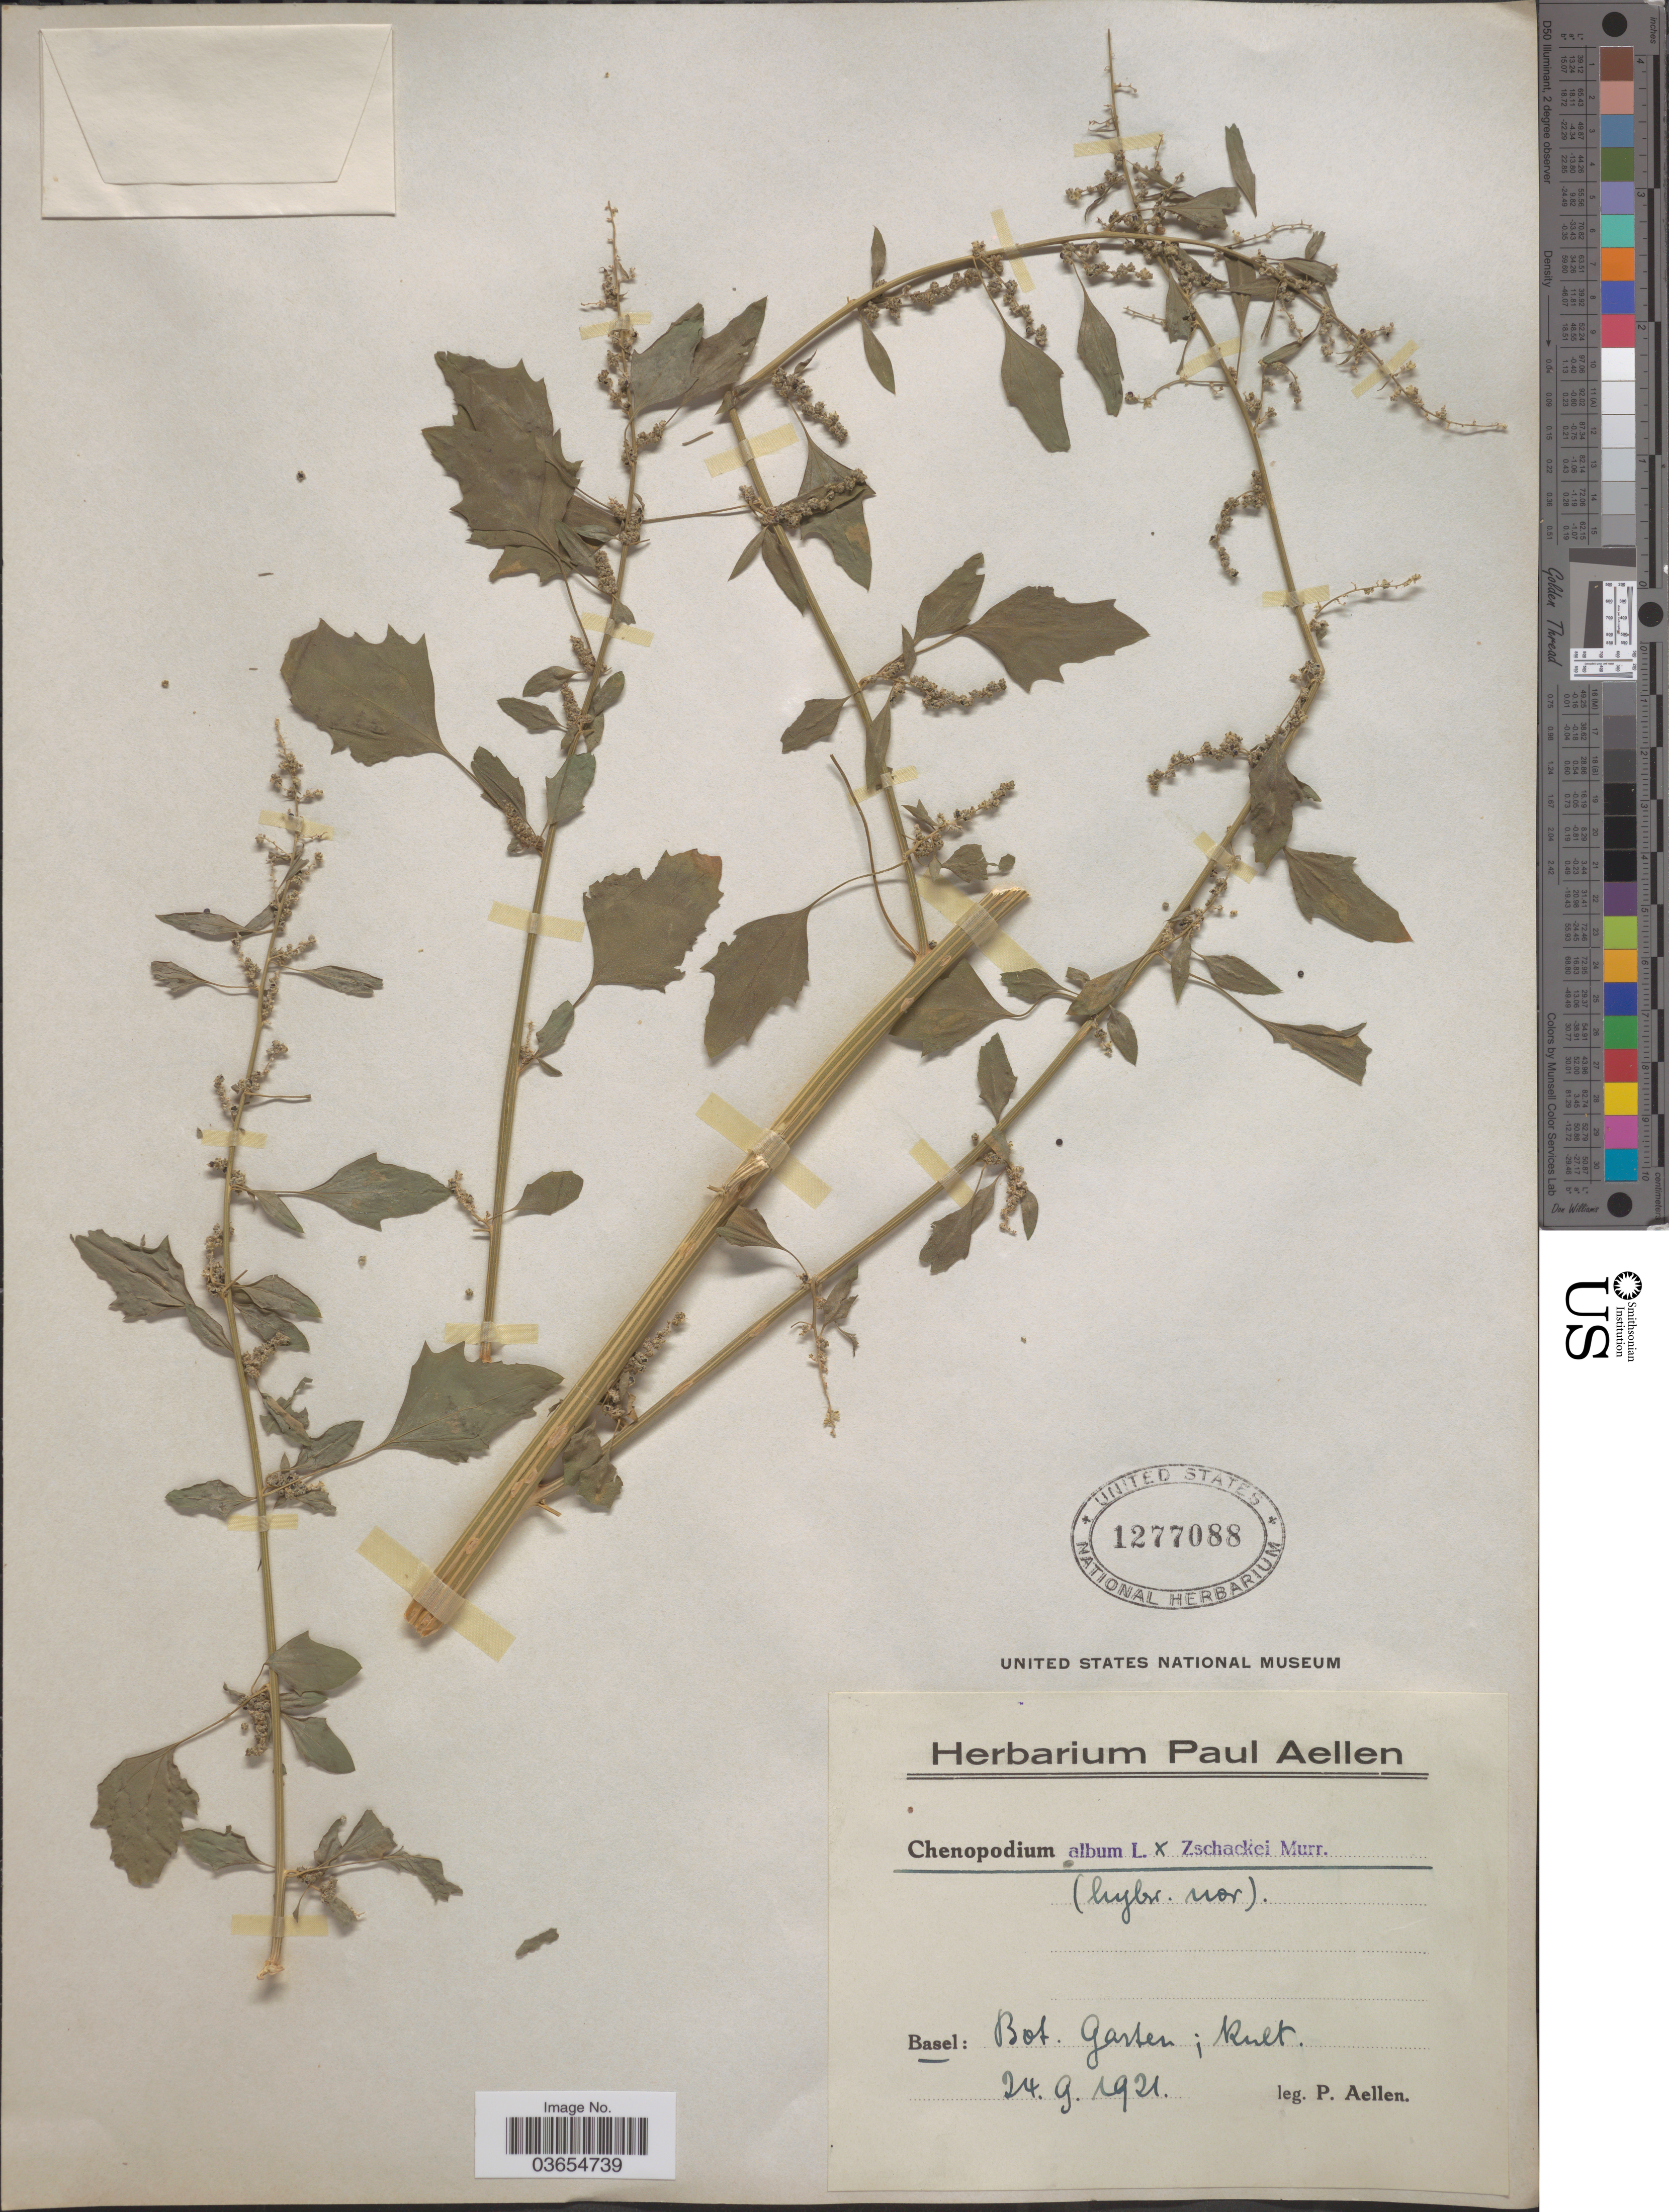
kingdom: Plantae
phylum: Tracheophyta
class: Magnoliopsida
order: Caryophyllales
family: Amaranthaceae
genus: Chenopodium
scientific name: Chenopodium album x C. zschackei Murr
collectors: P. Aellen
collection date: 1921-09-24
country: Switzerland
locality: Basel: Bot. Garten; kult.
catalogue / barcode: US 1277088